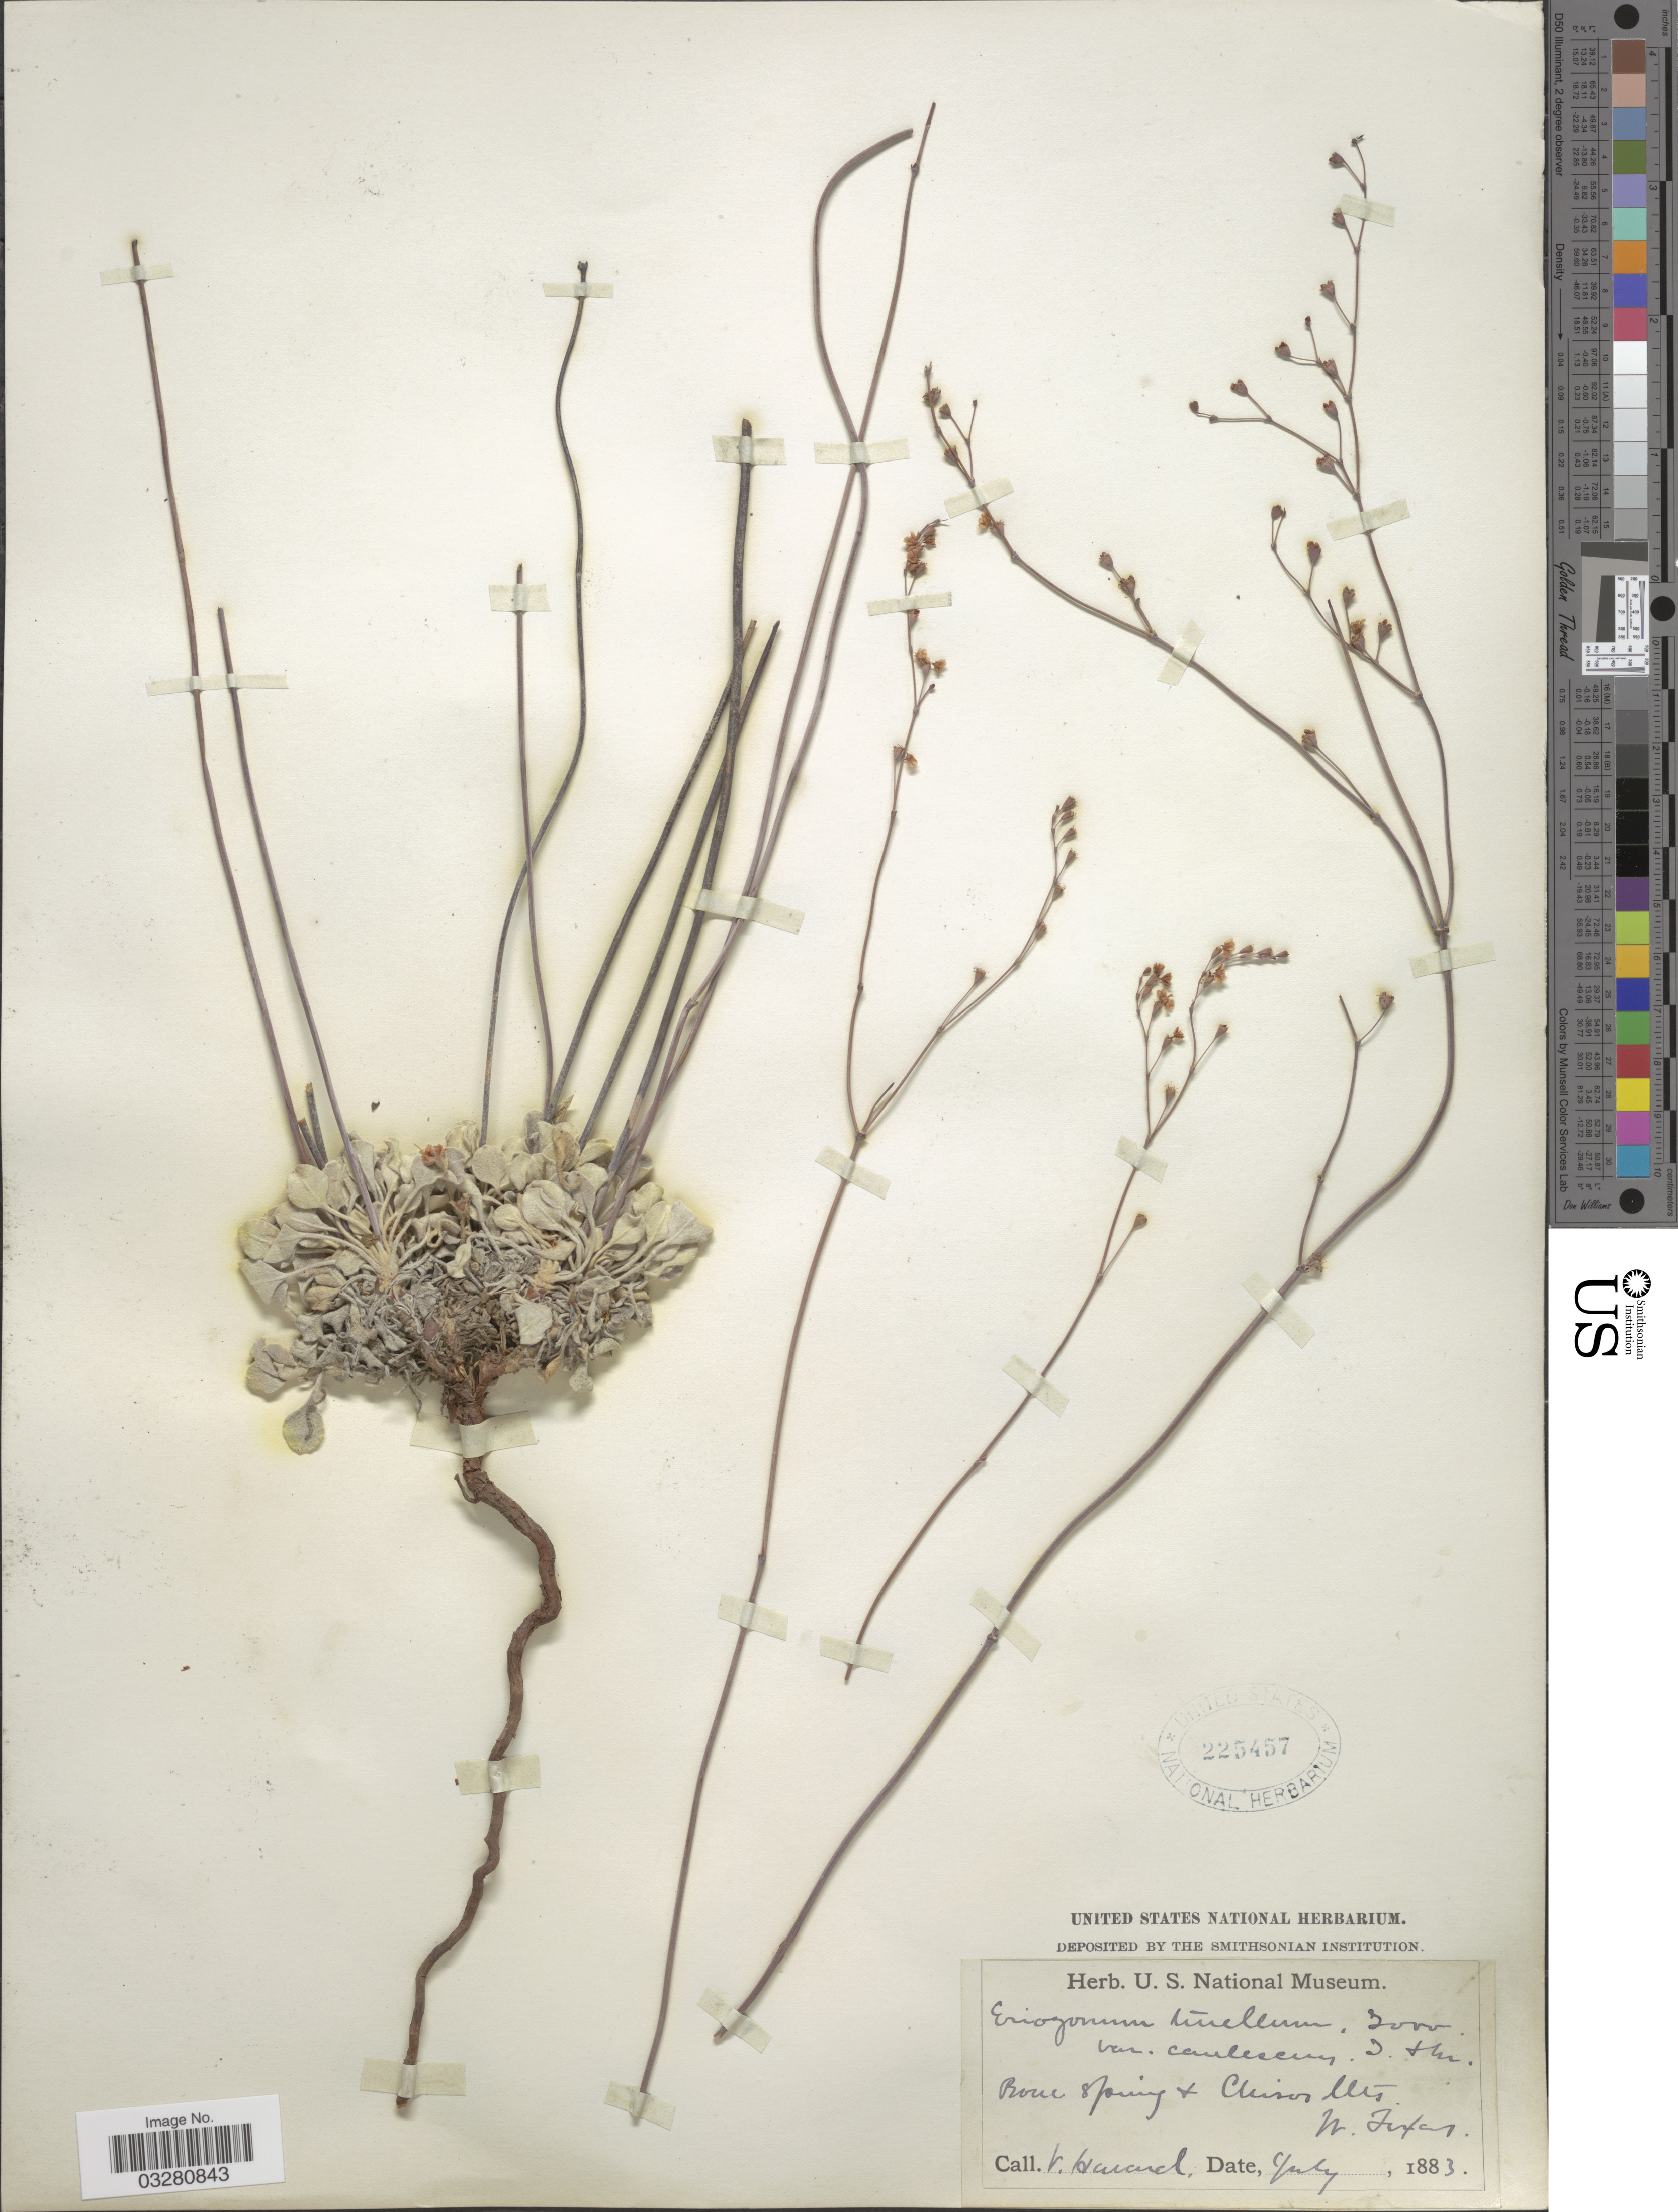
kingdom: Plantae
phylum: Tracheophyta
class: Magnoliopsida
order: Caryophyllales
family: Polygonaceae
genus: Eriogonum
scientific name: Eriogonum tenellum var. tenellum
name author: Torr.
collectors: V. Havard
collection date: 1883-07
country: United States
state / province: Texas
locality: Bone Spring & Chisos Mts. W. Texas.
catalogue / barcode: US 225457